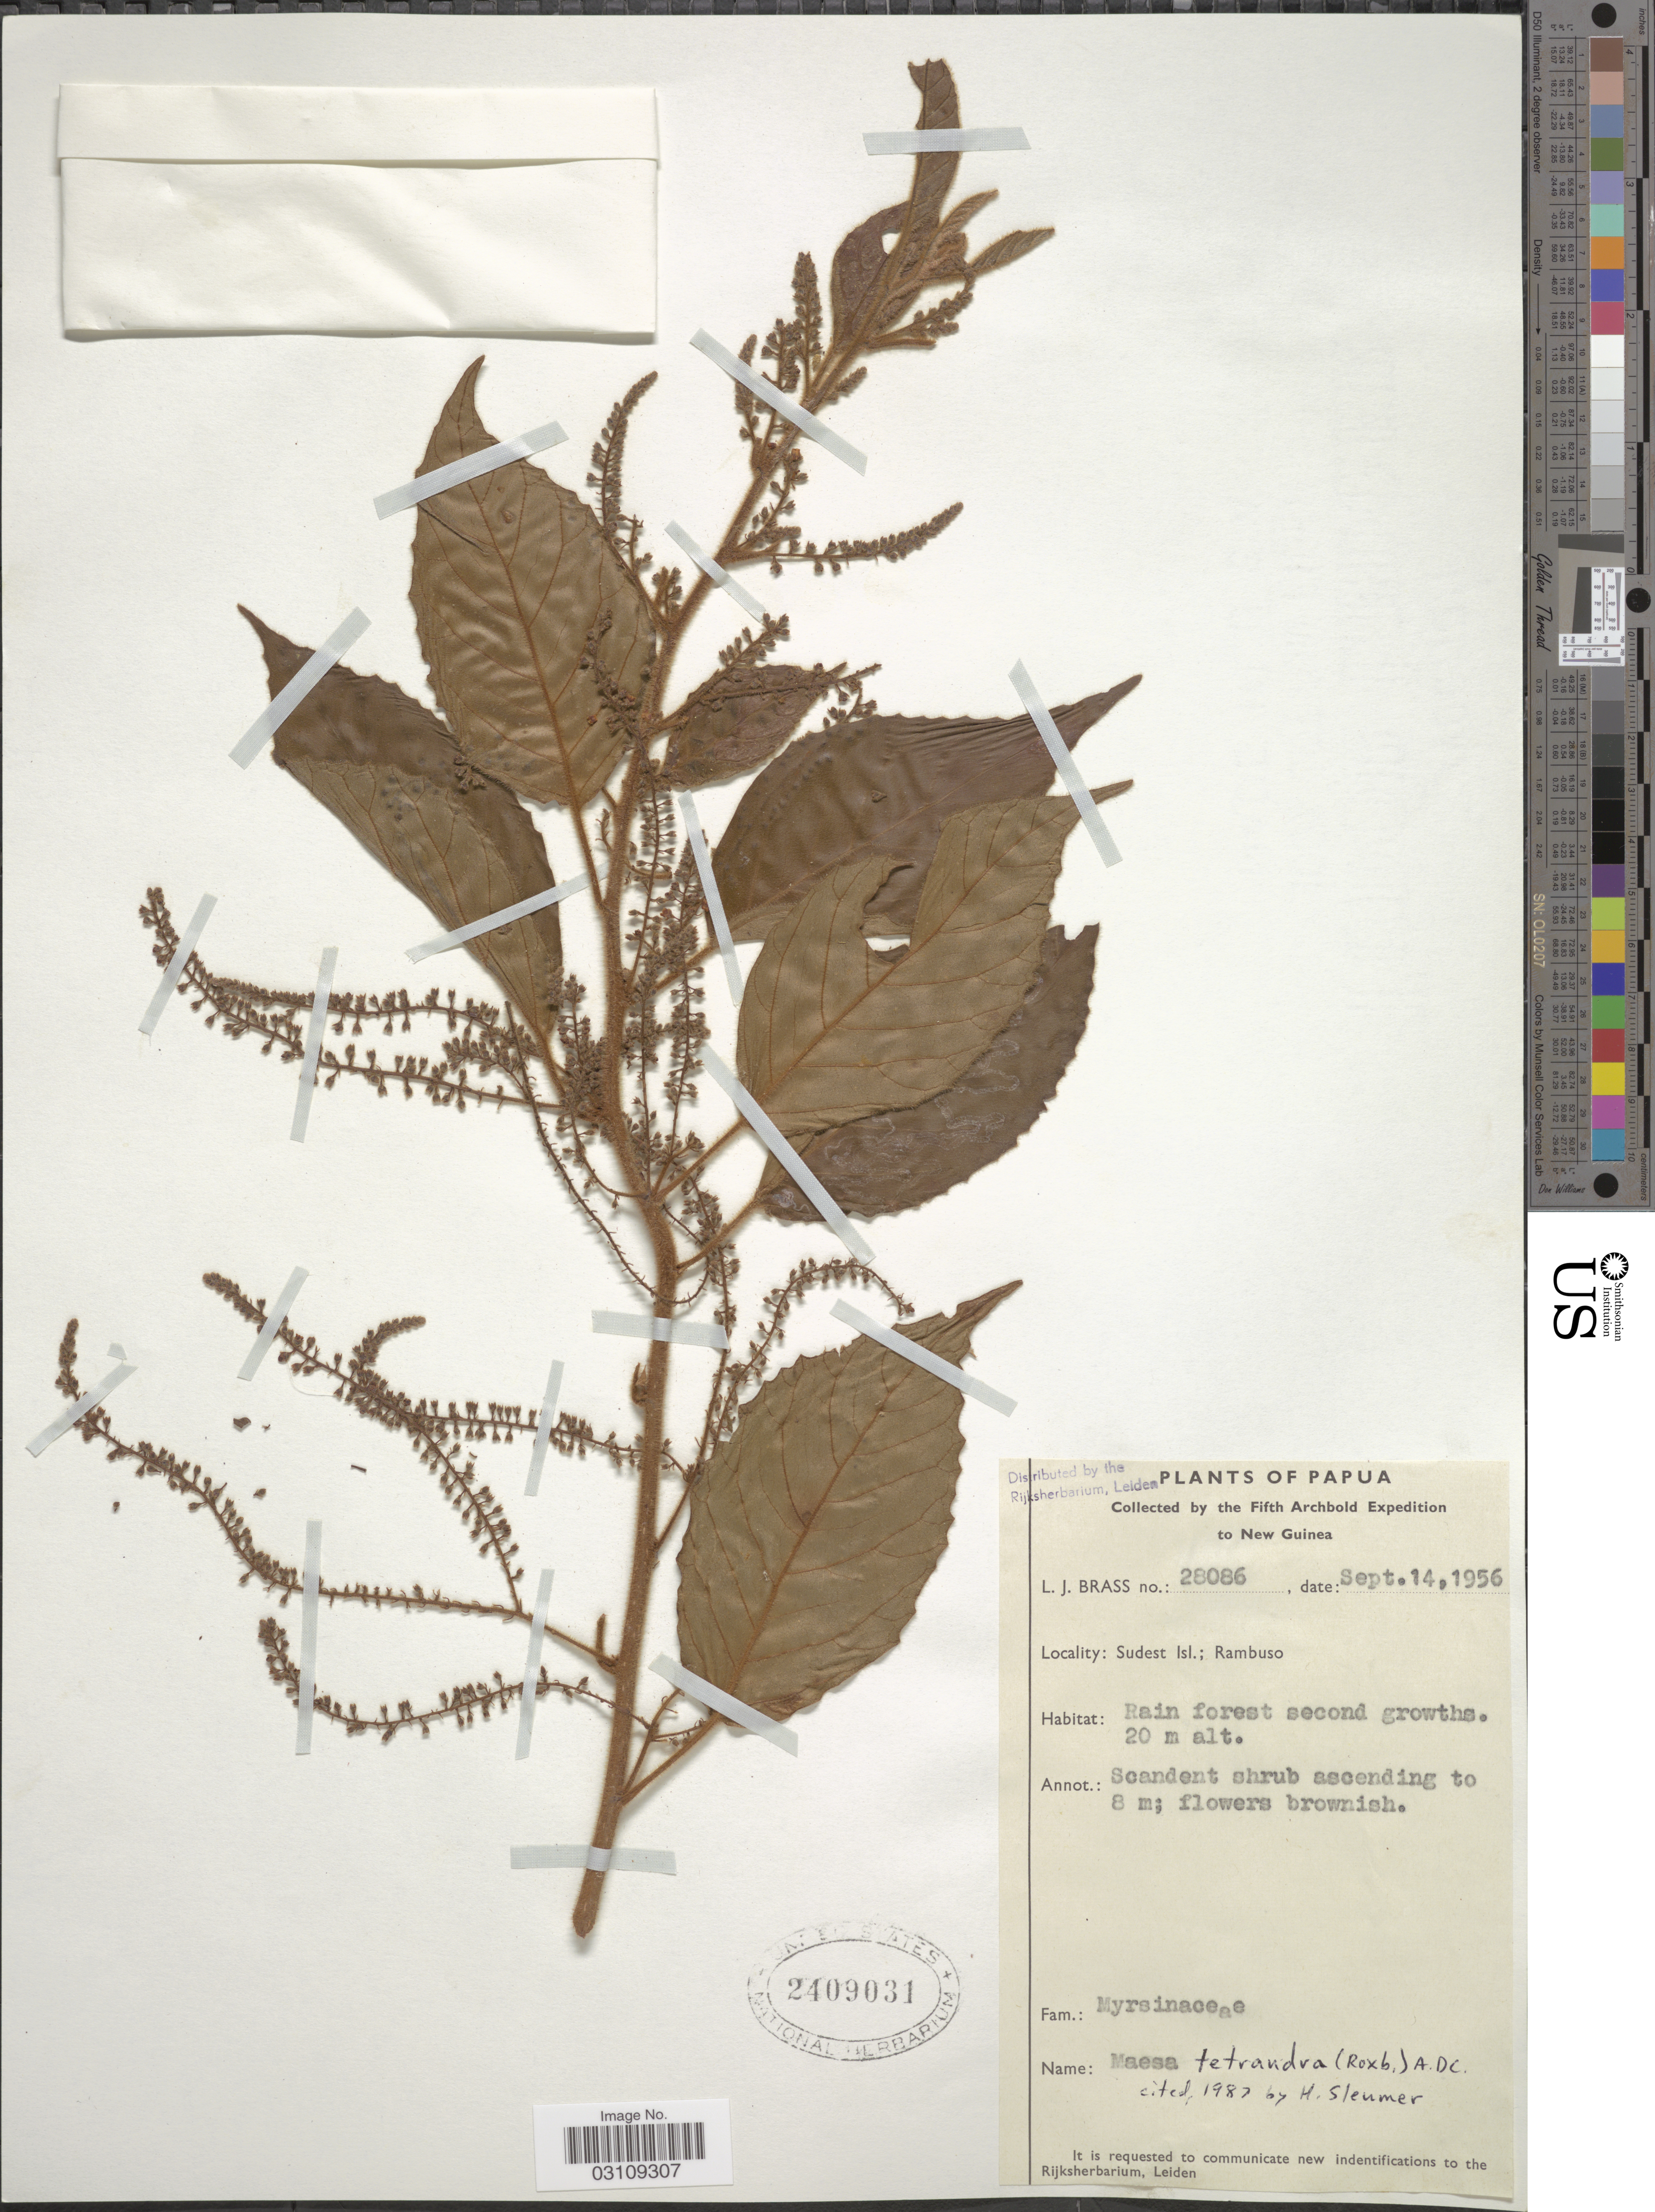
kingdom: Plantae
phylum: Tracheophyta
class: Magnoliopsida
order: Ericales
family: Primulaceae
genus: Maesa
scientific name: Maesa tetrandra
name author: DC.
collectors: L. J. Brass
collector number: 28086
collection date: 1956-09-14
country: Papua New Guinea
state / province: Milne Bay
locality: New Guinea. Sudest Isl.; Rambuso.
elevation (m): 20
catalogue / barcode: US 2409031